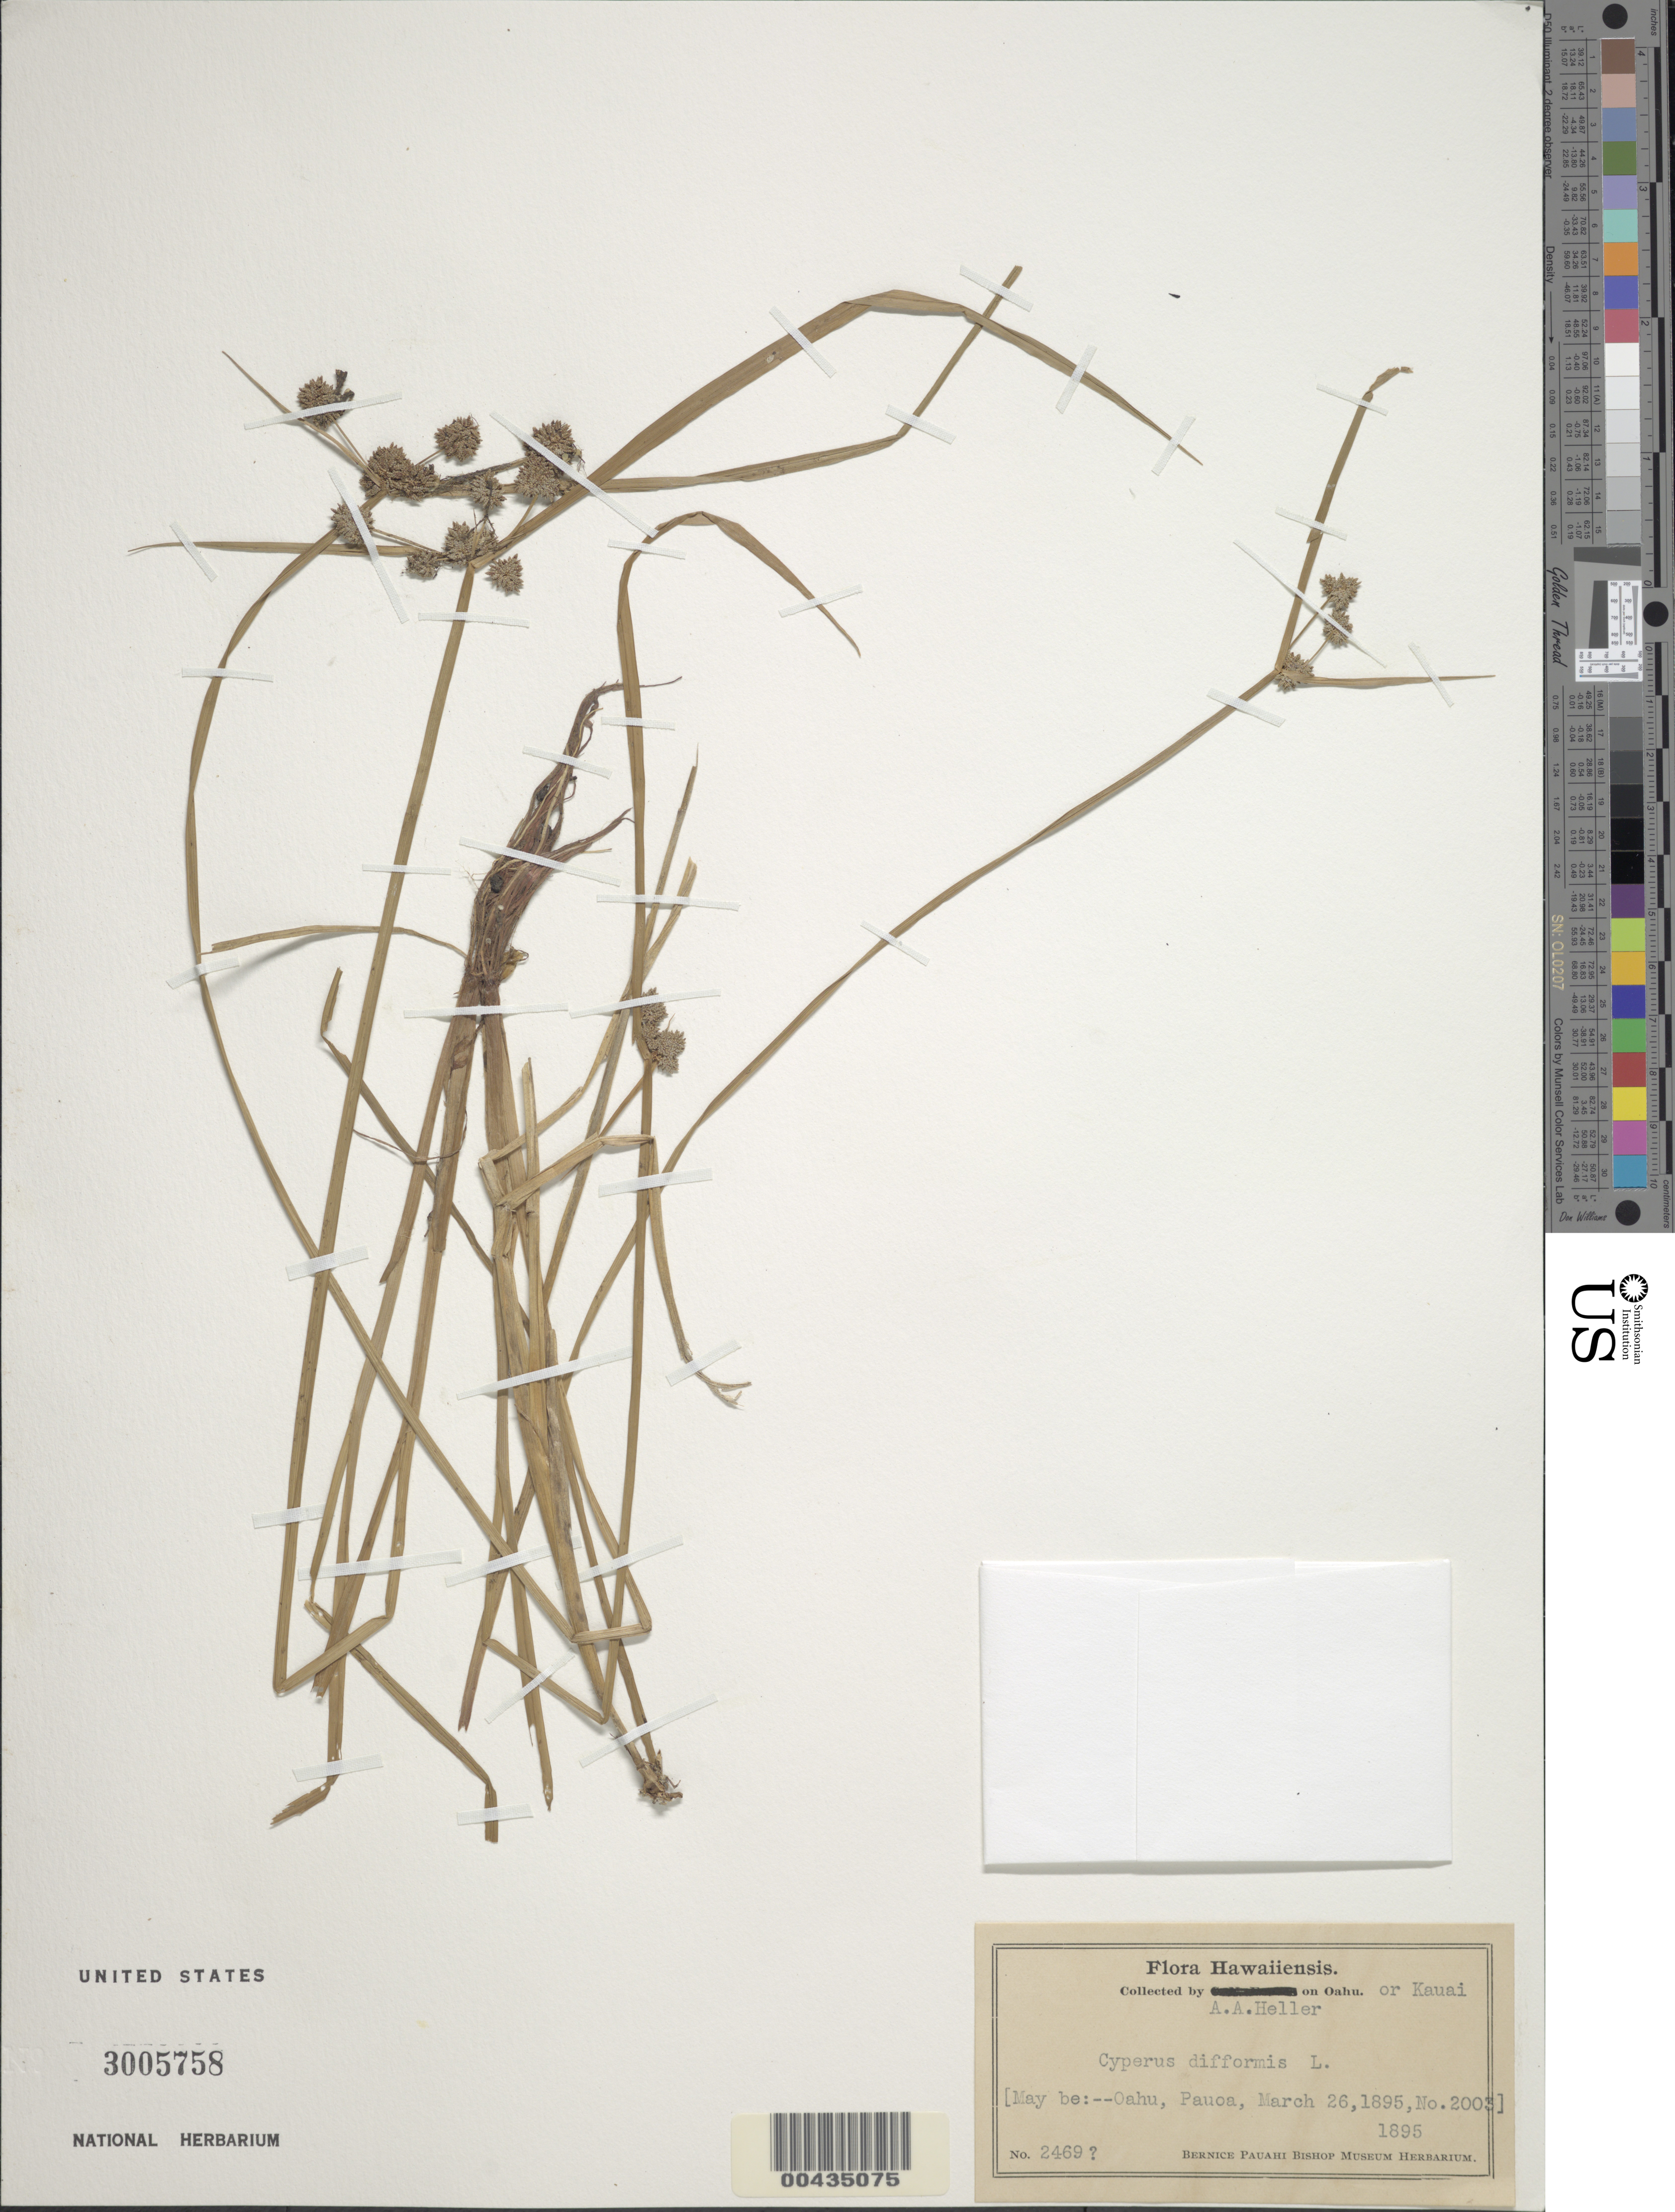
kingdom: Plantae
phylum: Tracheophyta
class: Liliopsida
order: Poales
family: Cyperaceae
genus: Cyperus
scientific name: Cyperus difformis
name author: L.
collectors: A. A. Heller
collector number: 2469?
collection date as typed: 1895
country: United States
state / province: Hawaii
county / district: Honolulu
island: Oahu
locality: [May be:--Oahu, Pauoa, March 26, 1895, No. 2003] Oahu or Kauai <--Verbatim from label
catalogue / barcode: US 3005758